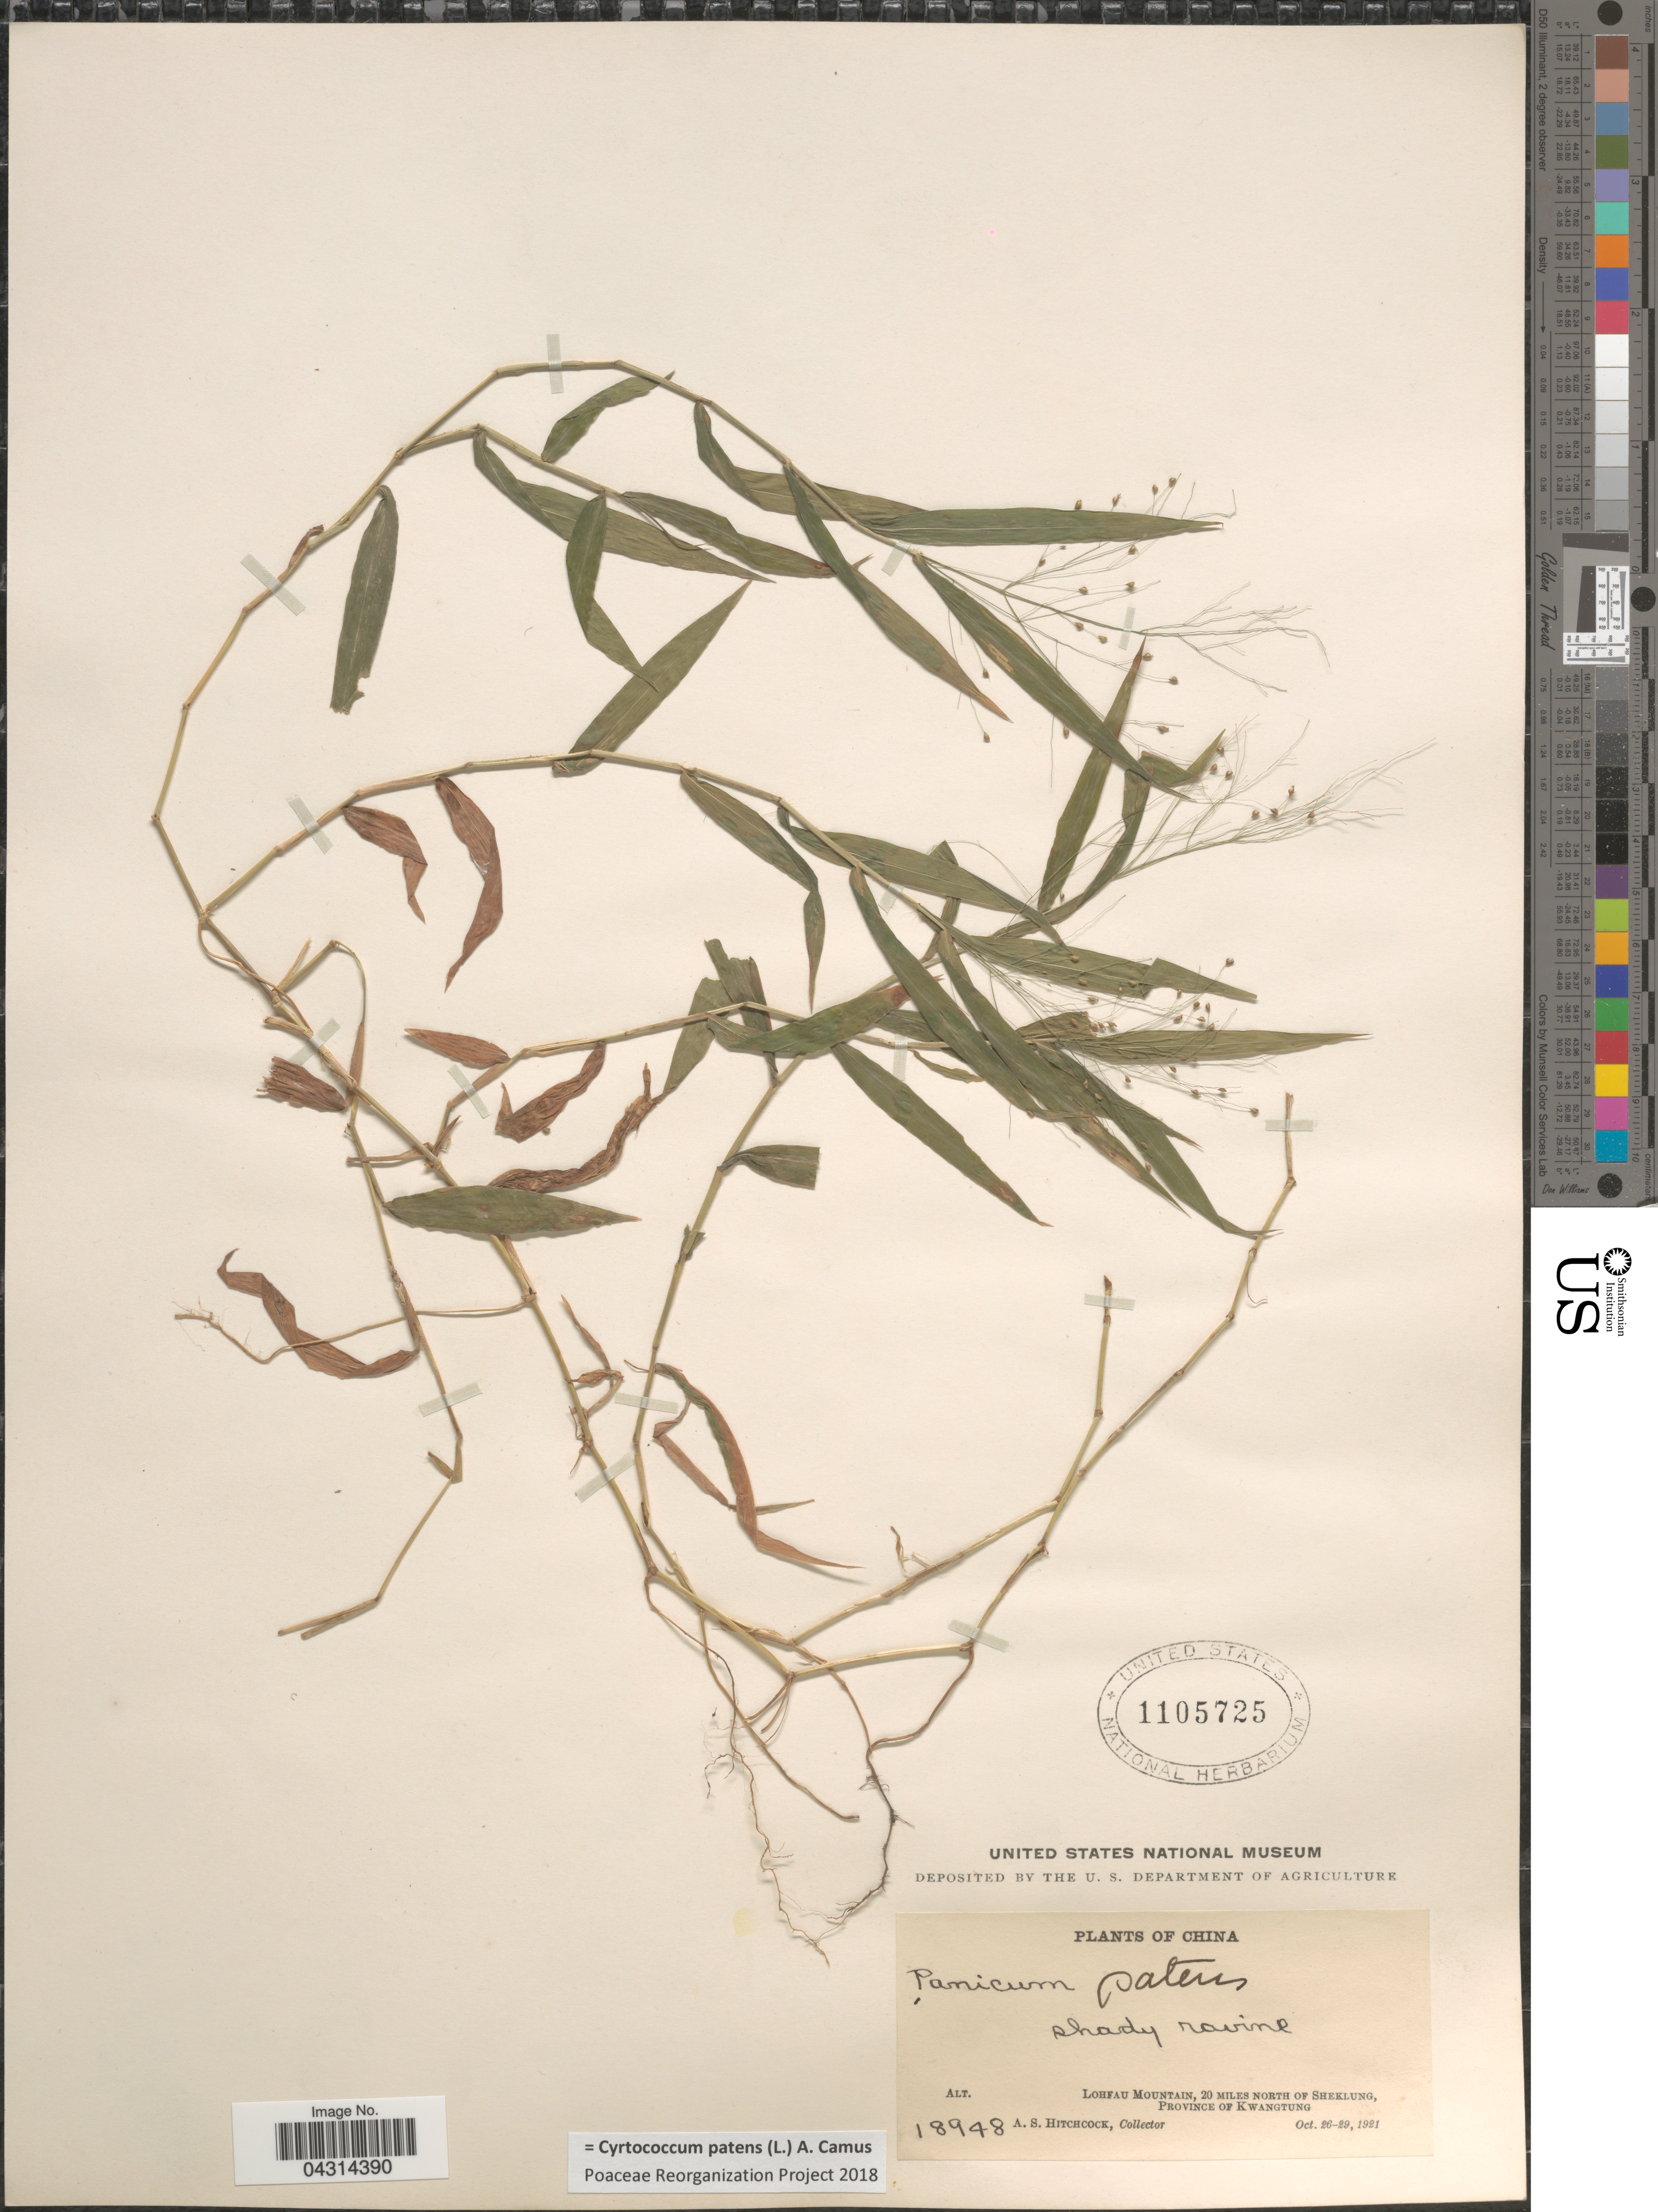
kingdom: Plantae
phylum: Tracheophyta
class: Liliopsida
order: Poales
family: Poaceae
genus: Cyrtococcum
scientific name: Cyrtococcum patens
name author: (L.) A. Camus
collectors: A. S. Hitchcock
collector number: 18948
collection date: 1921-10-26/1921-10-29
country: China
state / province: Guangdong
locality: Lohfau Mountain, 20 miles north of Sheklung, Province of Kwangtung.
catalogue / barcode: US 1105725